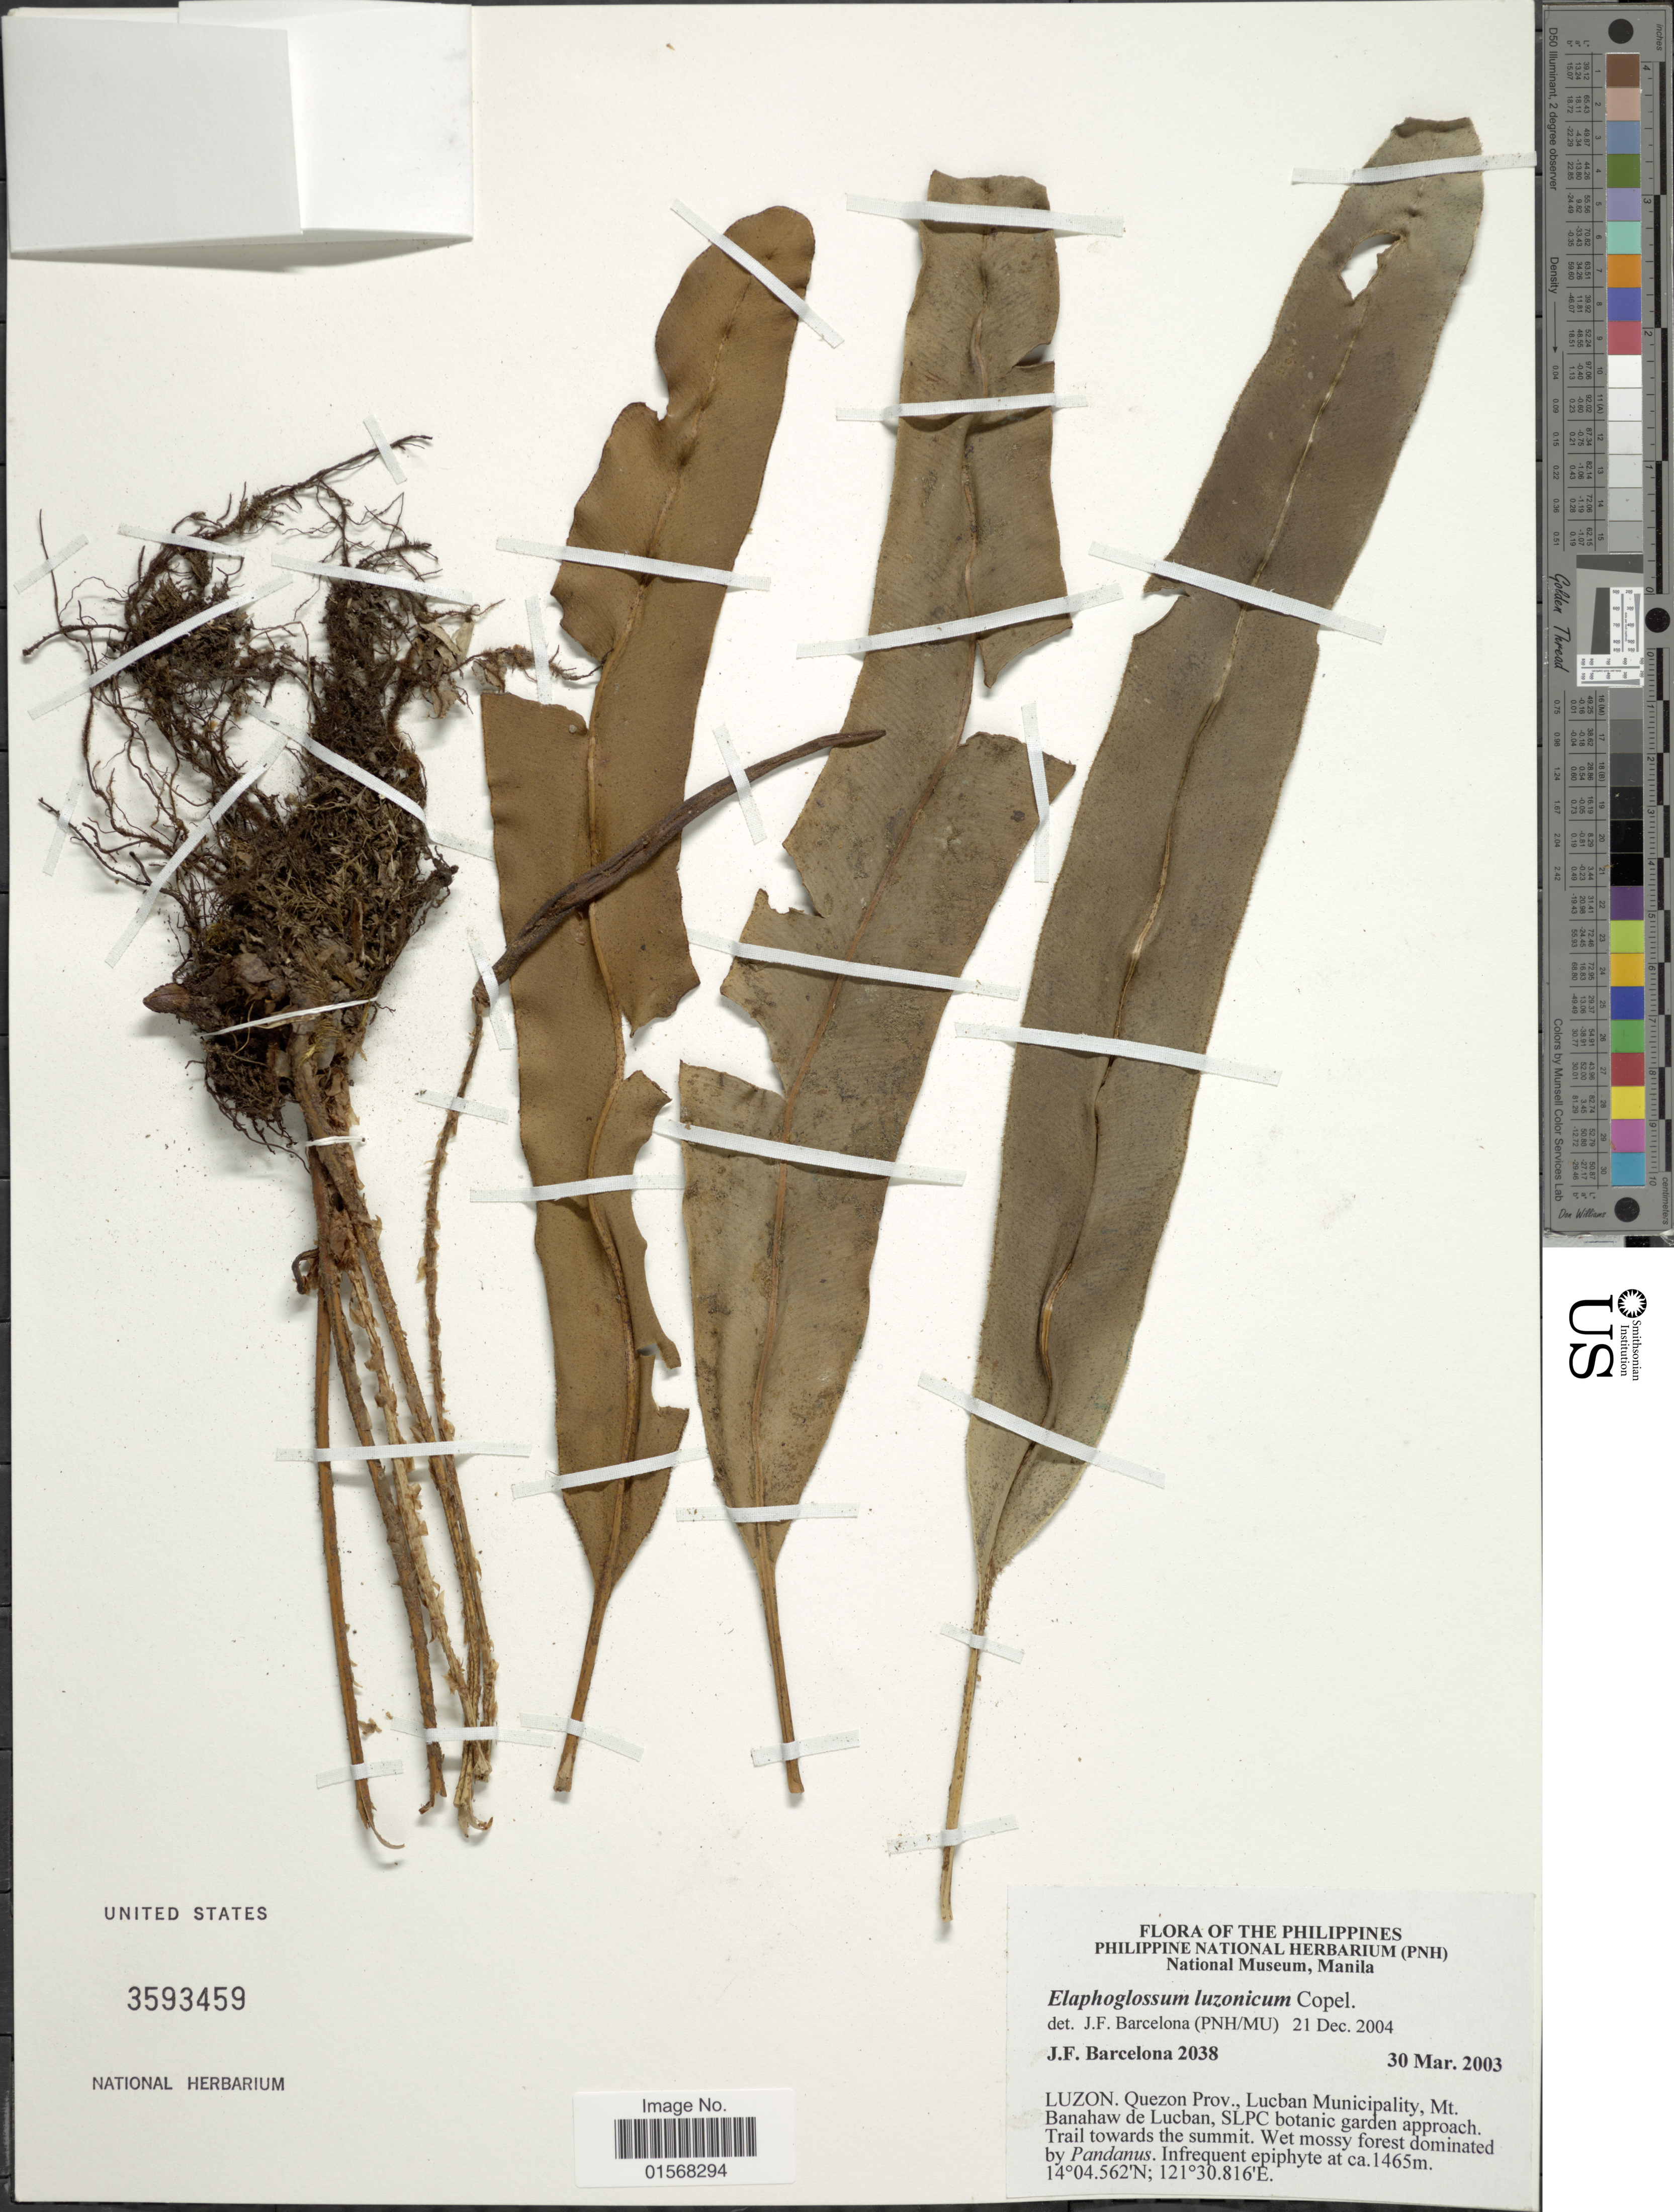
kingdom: Plantae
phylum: Tracheophyta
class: Polypodiopsida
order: Polypodiales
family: Dryopteridaceae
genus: Elaphoglossum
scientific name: Elaphoglossum luzonicum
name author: Copel. in Elmer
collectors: J. F. Barcelona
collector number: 2038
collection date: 2003-03-30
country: Philippines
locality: Luzon, Quezon Prov., Lucban Municipality, Mt. Banahaw de Lucban, SLPC botanic garden approach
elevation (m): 1465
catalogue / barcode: US 3593459